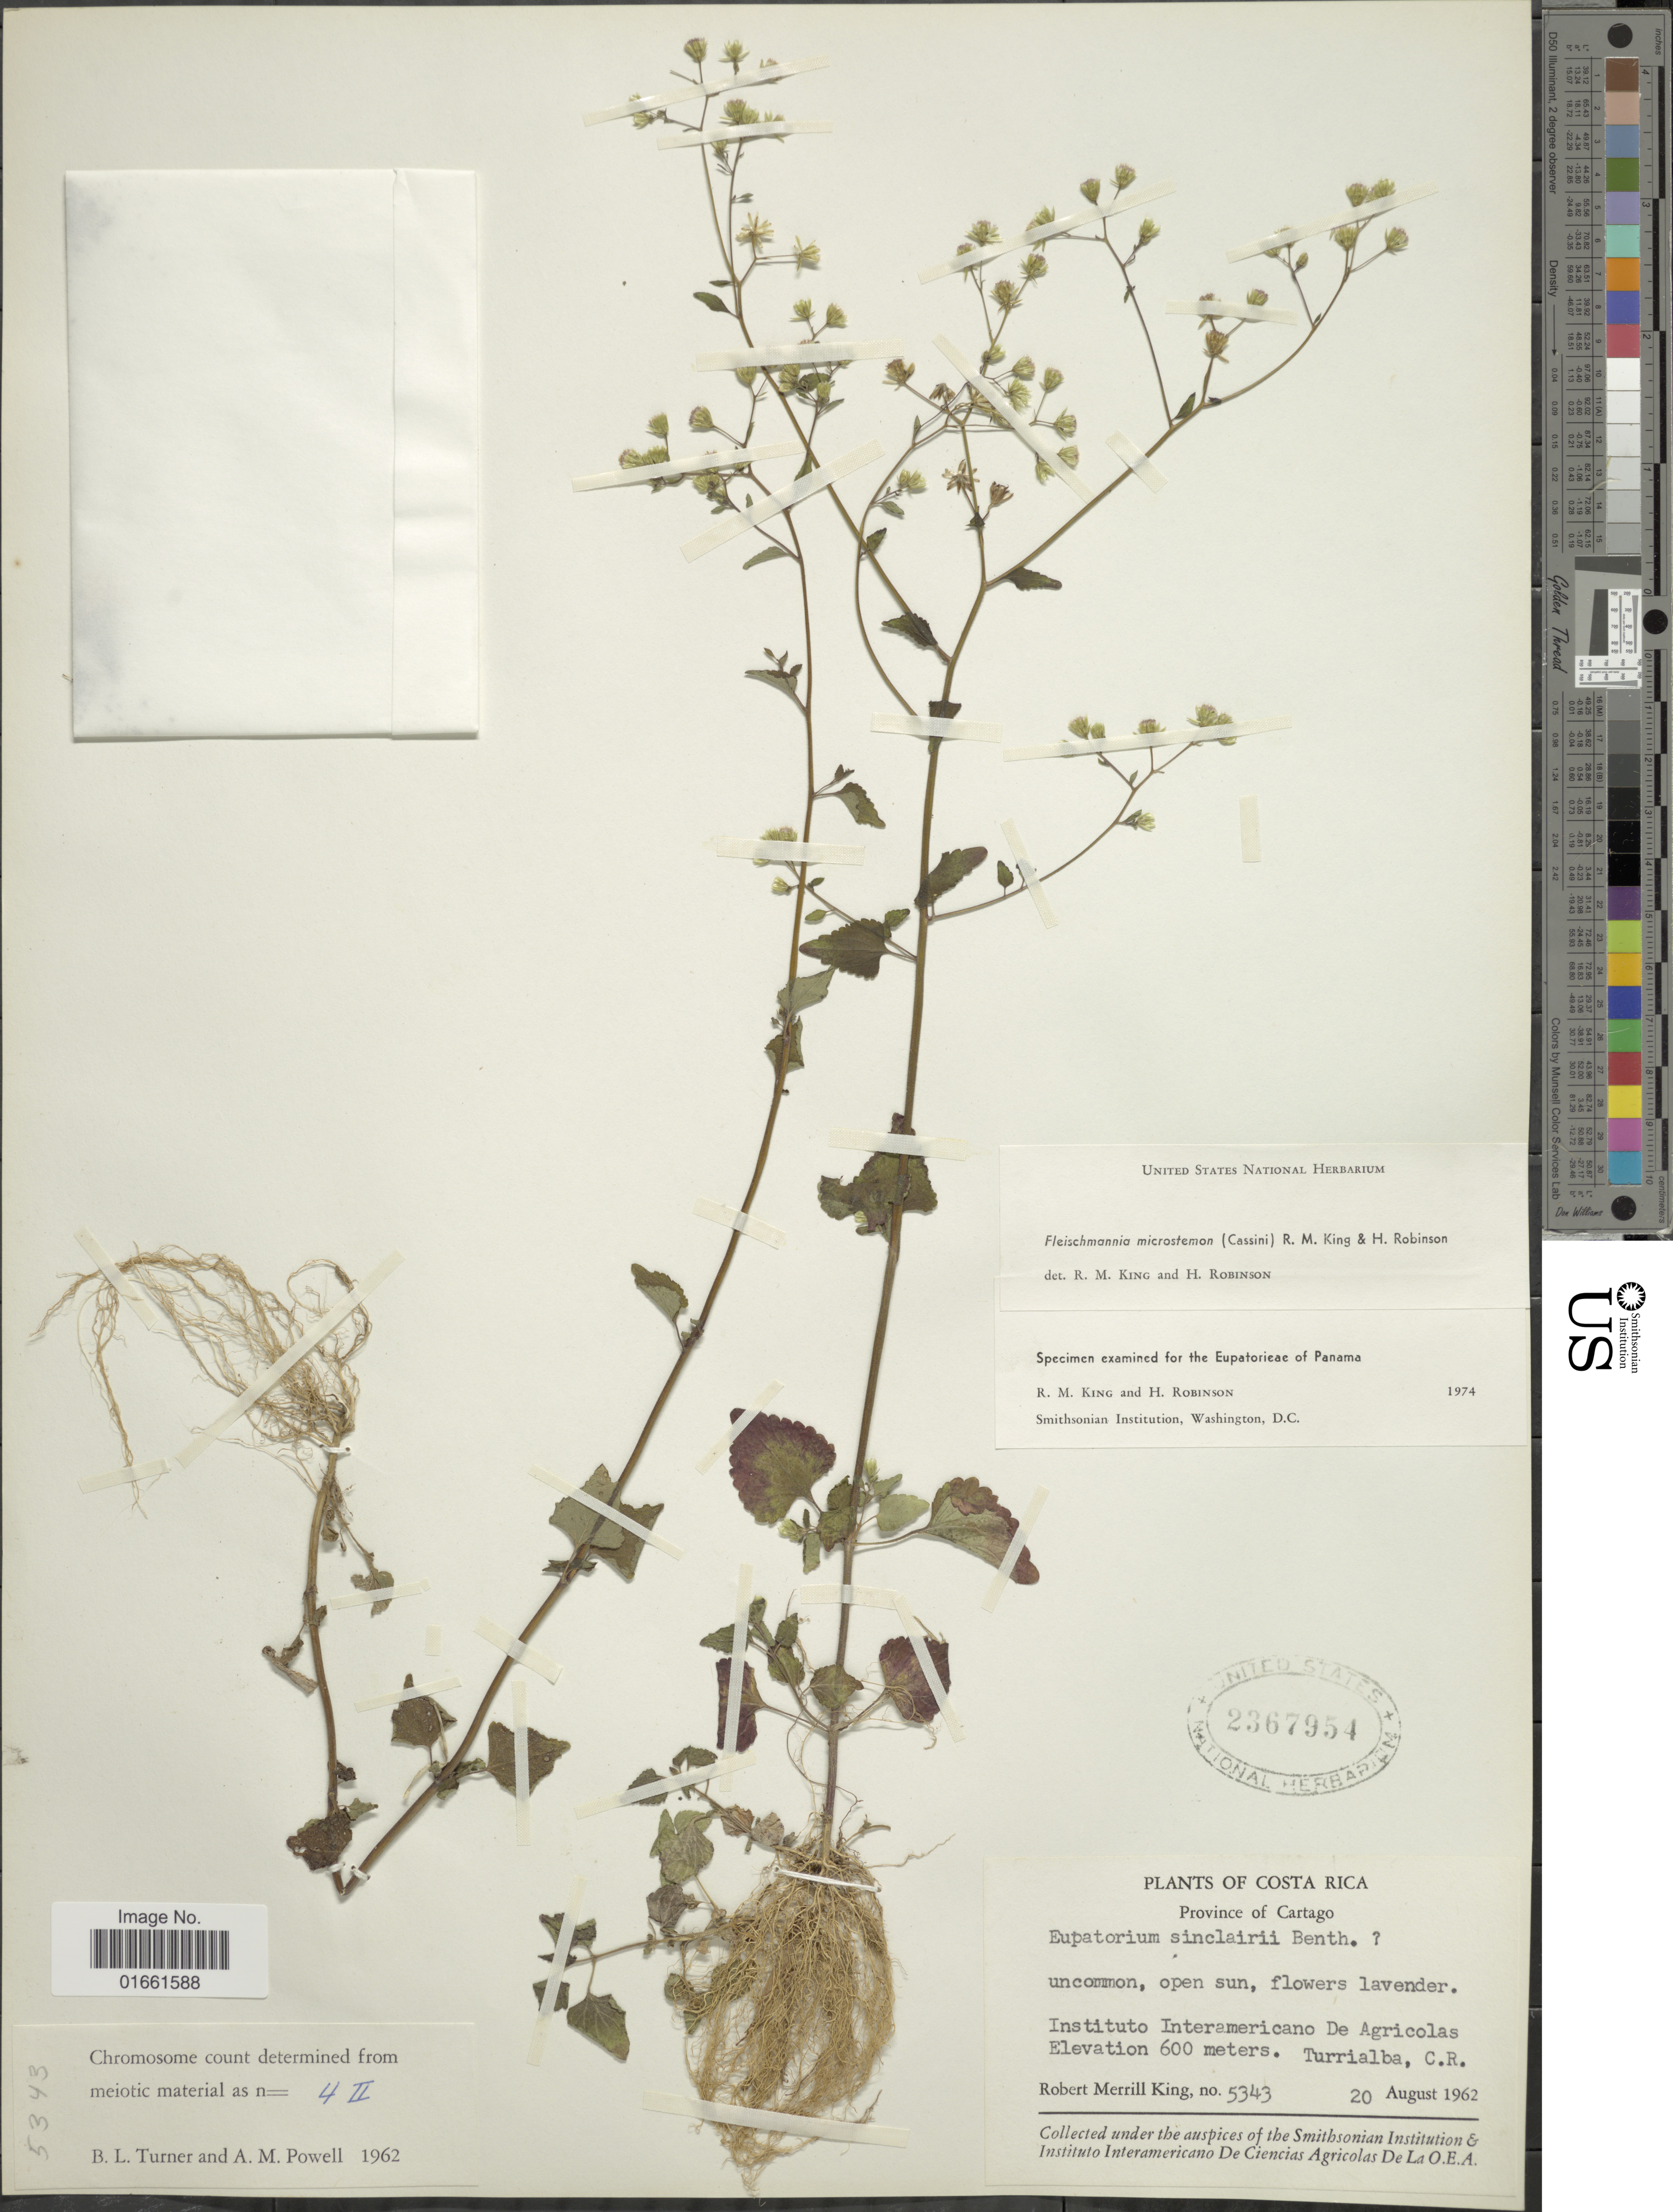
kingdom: Plantae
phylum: Tracheophyta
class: Magnoliopsida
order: Asterales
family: Asteraceae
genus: Fleischmannia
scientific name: Fleischmannia microstemon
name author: (Cass.) R.M. King & H. Rob.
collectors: R. M. King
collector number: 5343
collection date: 1962-08-20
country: Costa Rica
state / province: Cartago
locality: Province of Cartago, Instituto Interamerican De Agricolas. Turrialba, C.R.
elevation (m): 600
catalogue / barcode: US 2367954